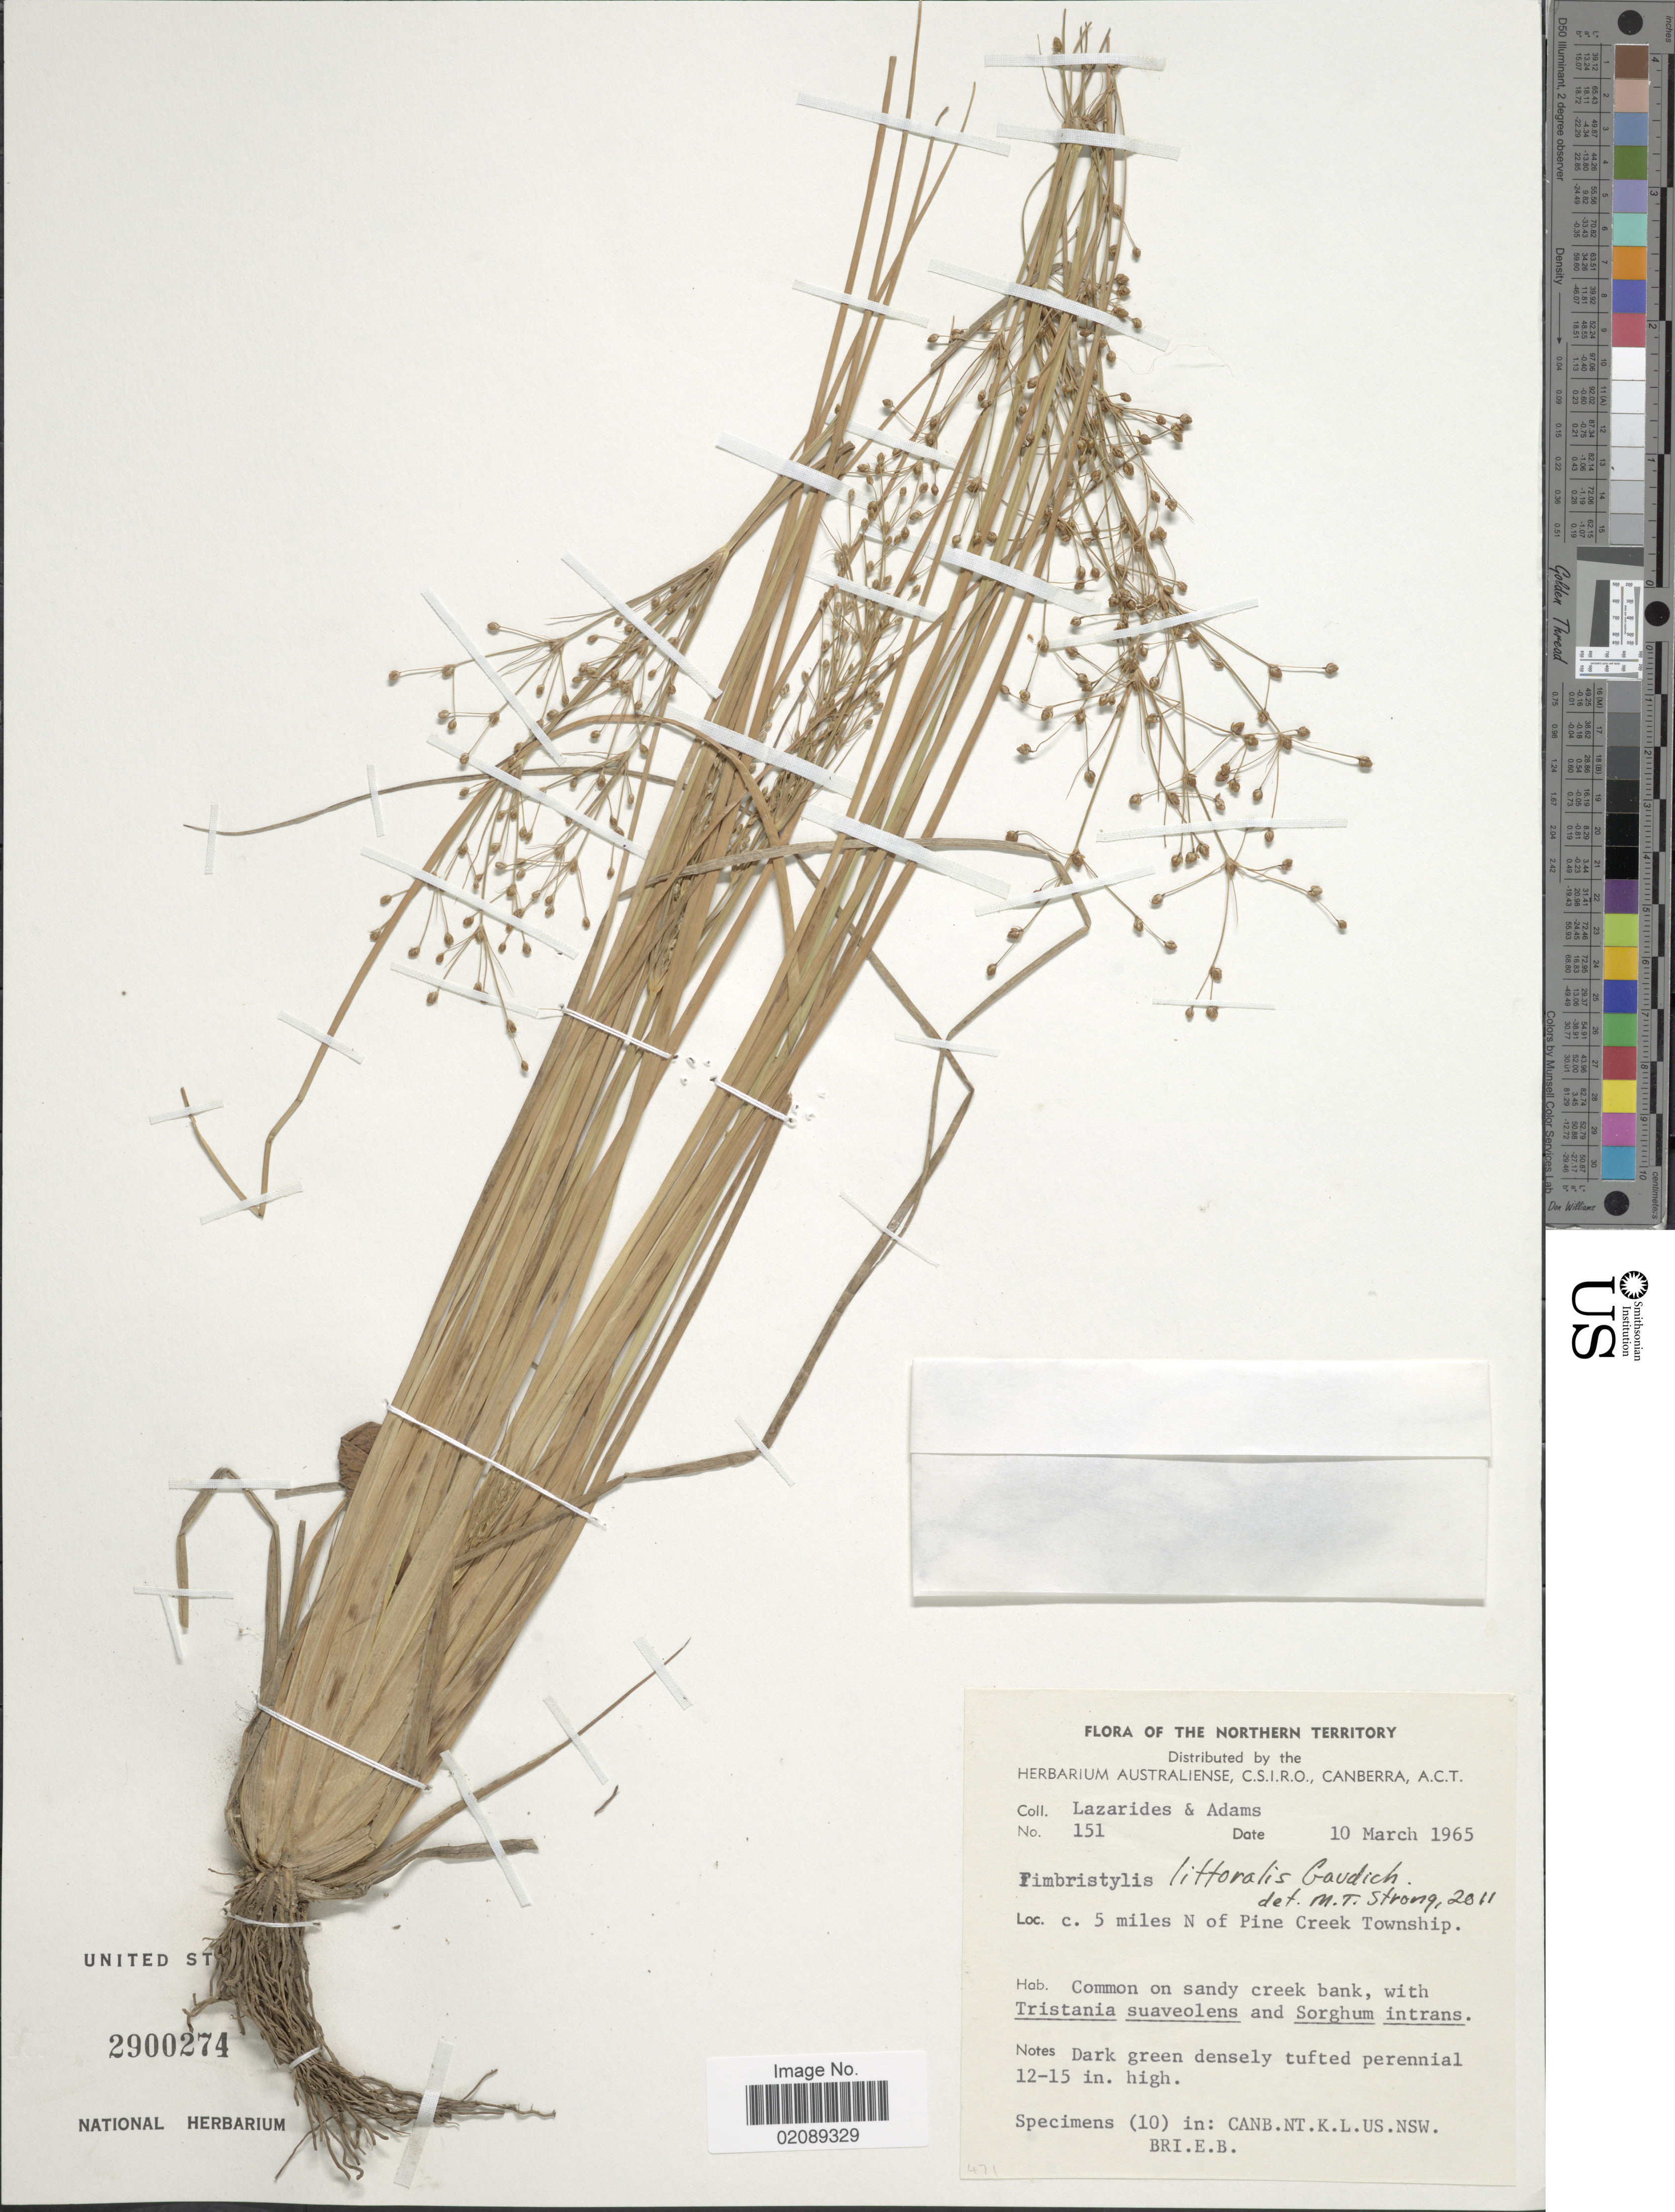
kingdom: Plantae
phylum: Tracheophyta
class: Liliopsida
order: Poales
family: Cyperaceae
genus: Fimbristylis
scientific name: Fimbristylis littoralis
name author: Gaudich.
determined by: Strong, M. T., (US), Smithsonian Institution - National Museum of Natural History (UNITED STATES)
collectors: M. Lazarides & Adams, --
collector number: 151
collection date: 1965-03-10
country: Australia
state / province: Northern Territory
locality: C. 5 miles N of Pine Creek Township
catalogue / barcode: US 2900274